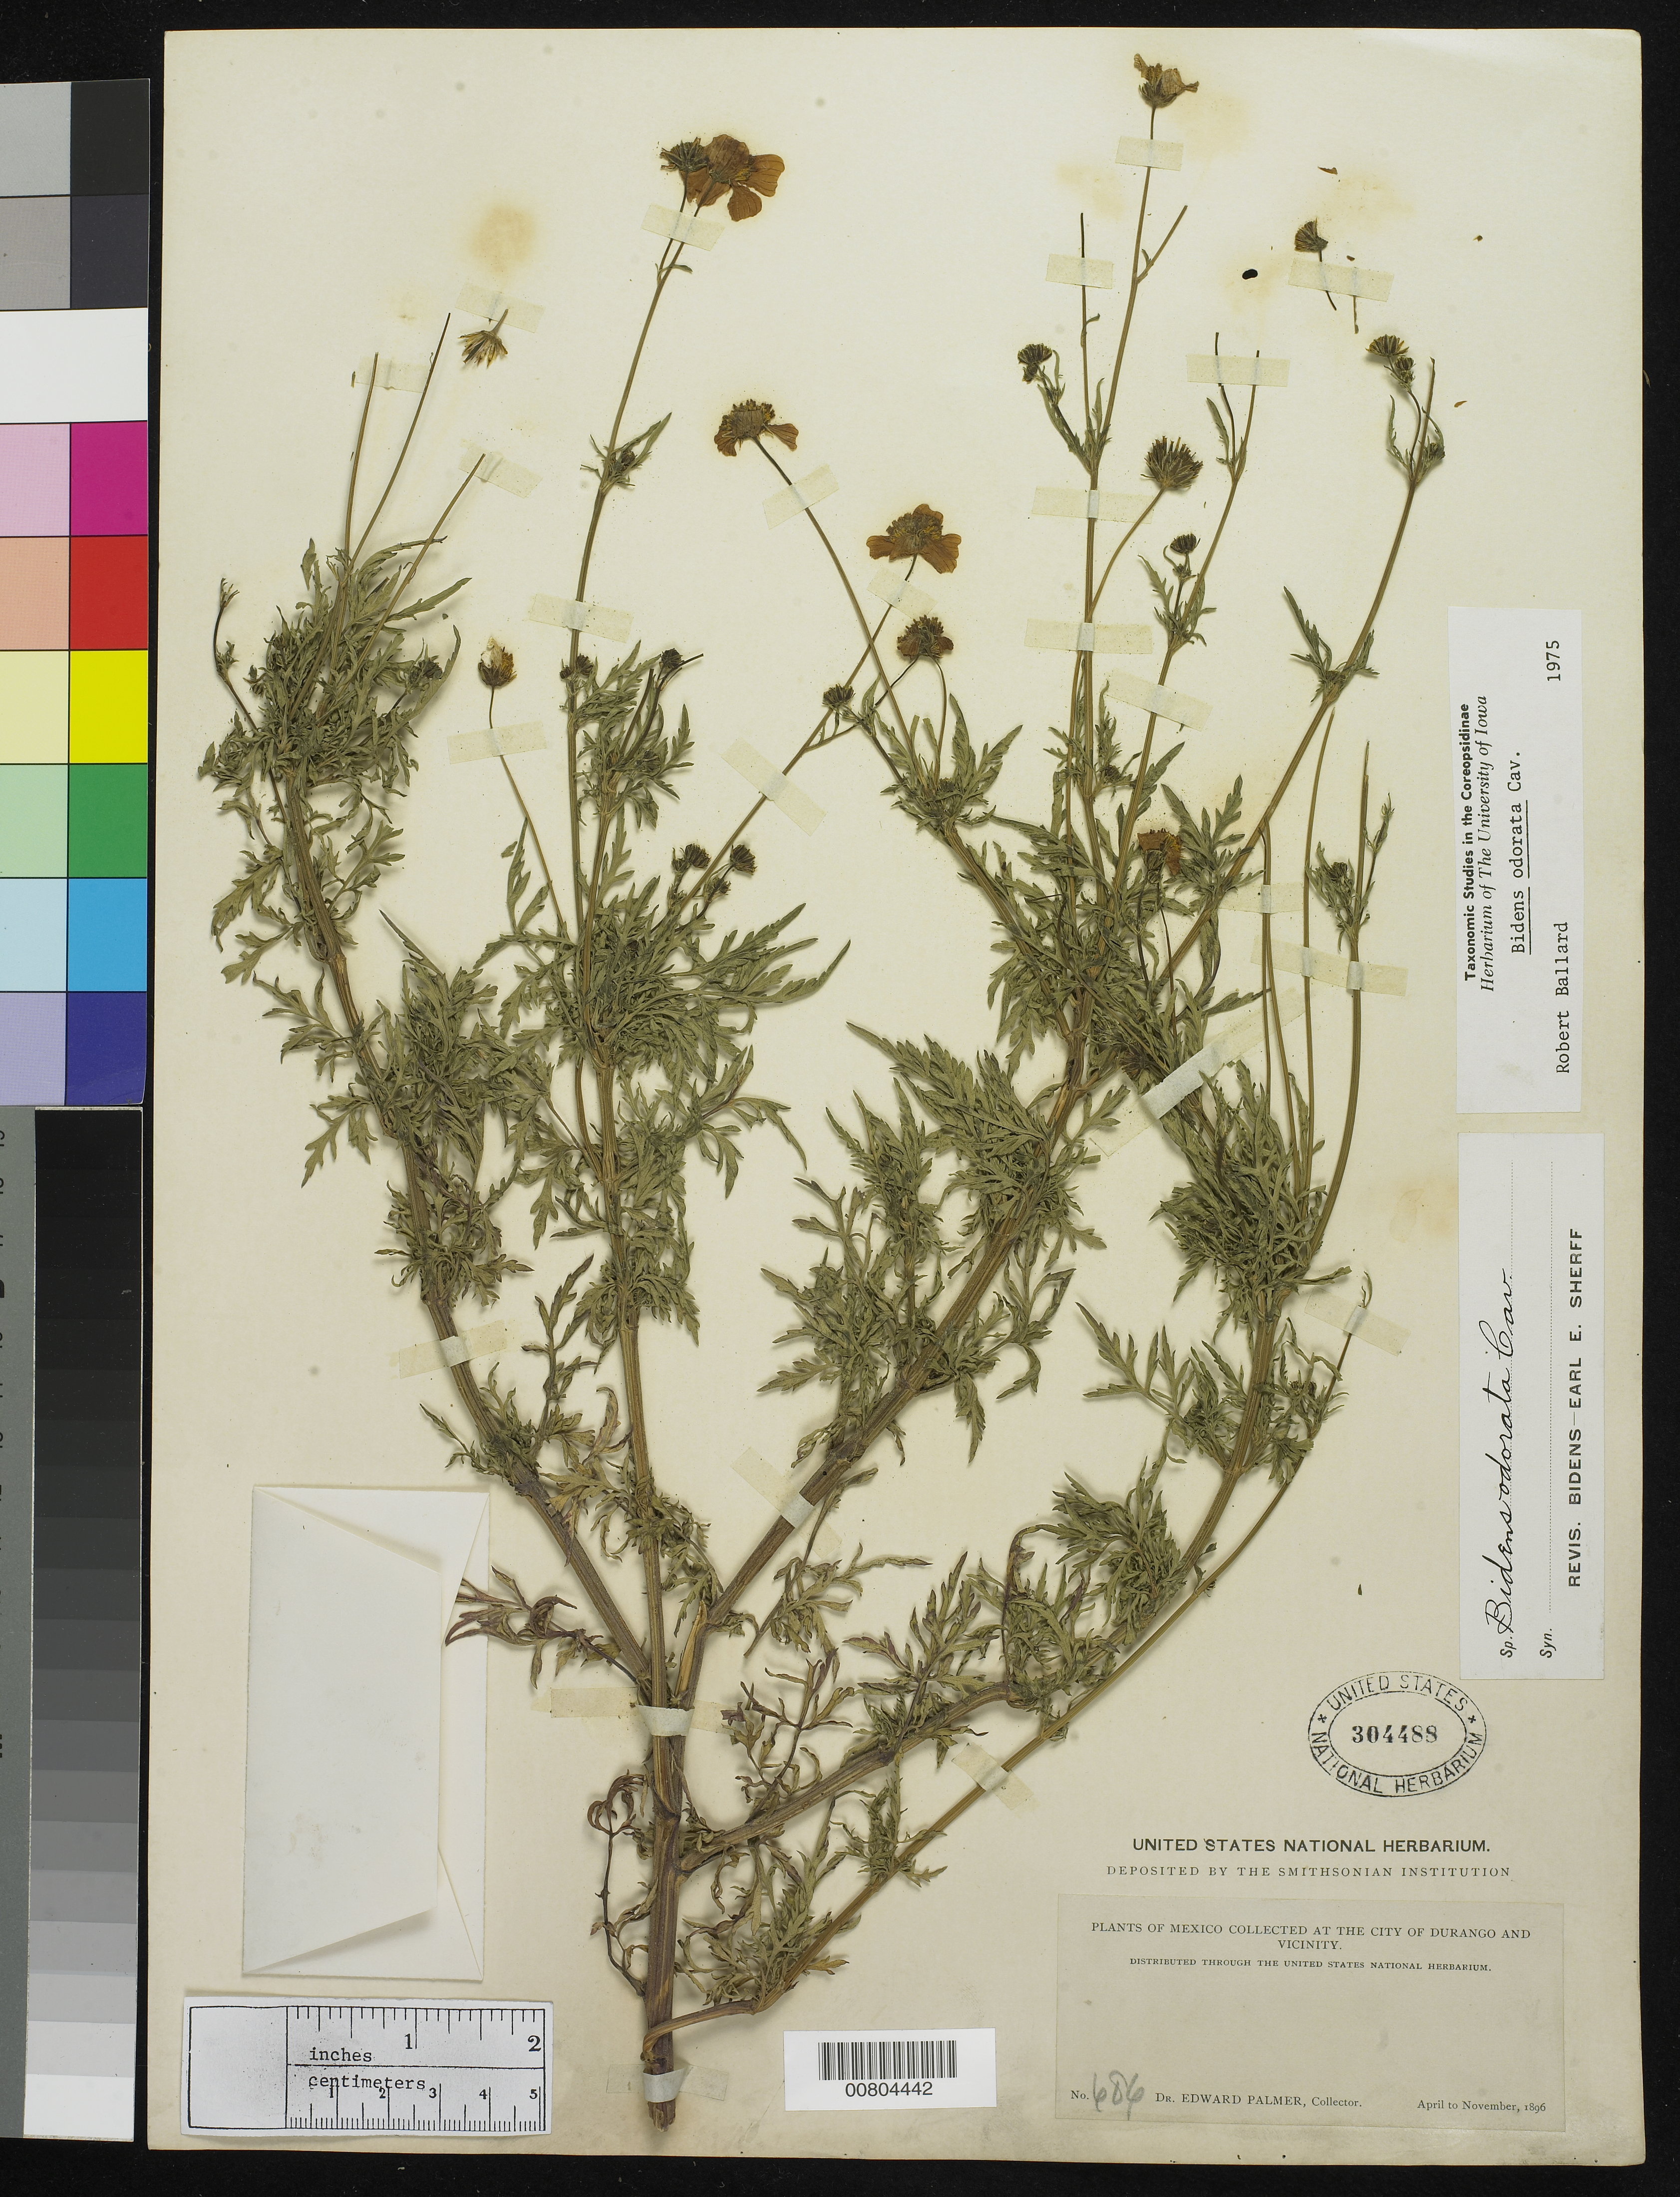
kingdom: Plantae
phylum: Tracheophyta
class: Magnoliopsida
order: Asterales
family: Asteraceae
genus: Bidens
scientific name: Bidens odorata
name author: Cav.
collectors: E. Palmer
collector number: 686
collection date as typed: Apr 1896 to -- Nov 1896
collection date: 1896-04/1896-11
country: Mexico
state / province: Durango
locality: City of Durango and vicinity.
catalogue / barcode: US 304488